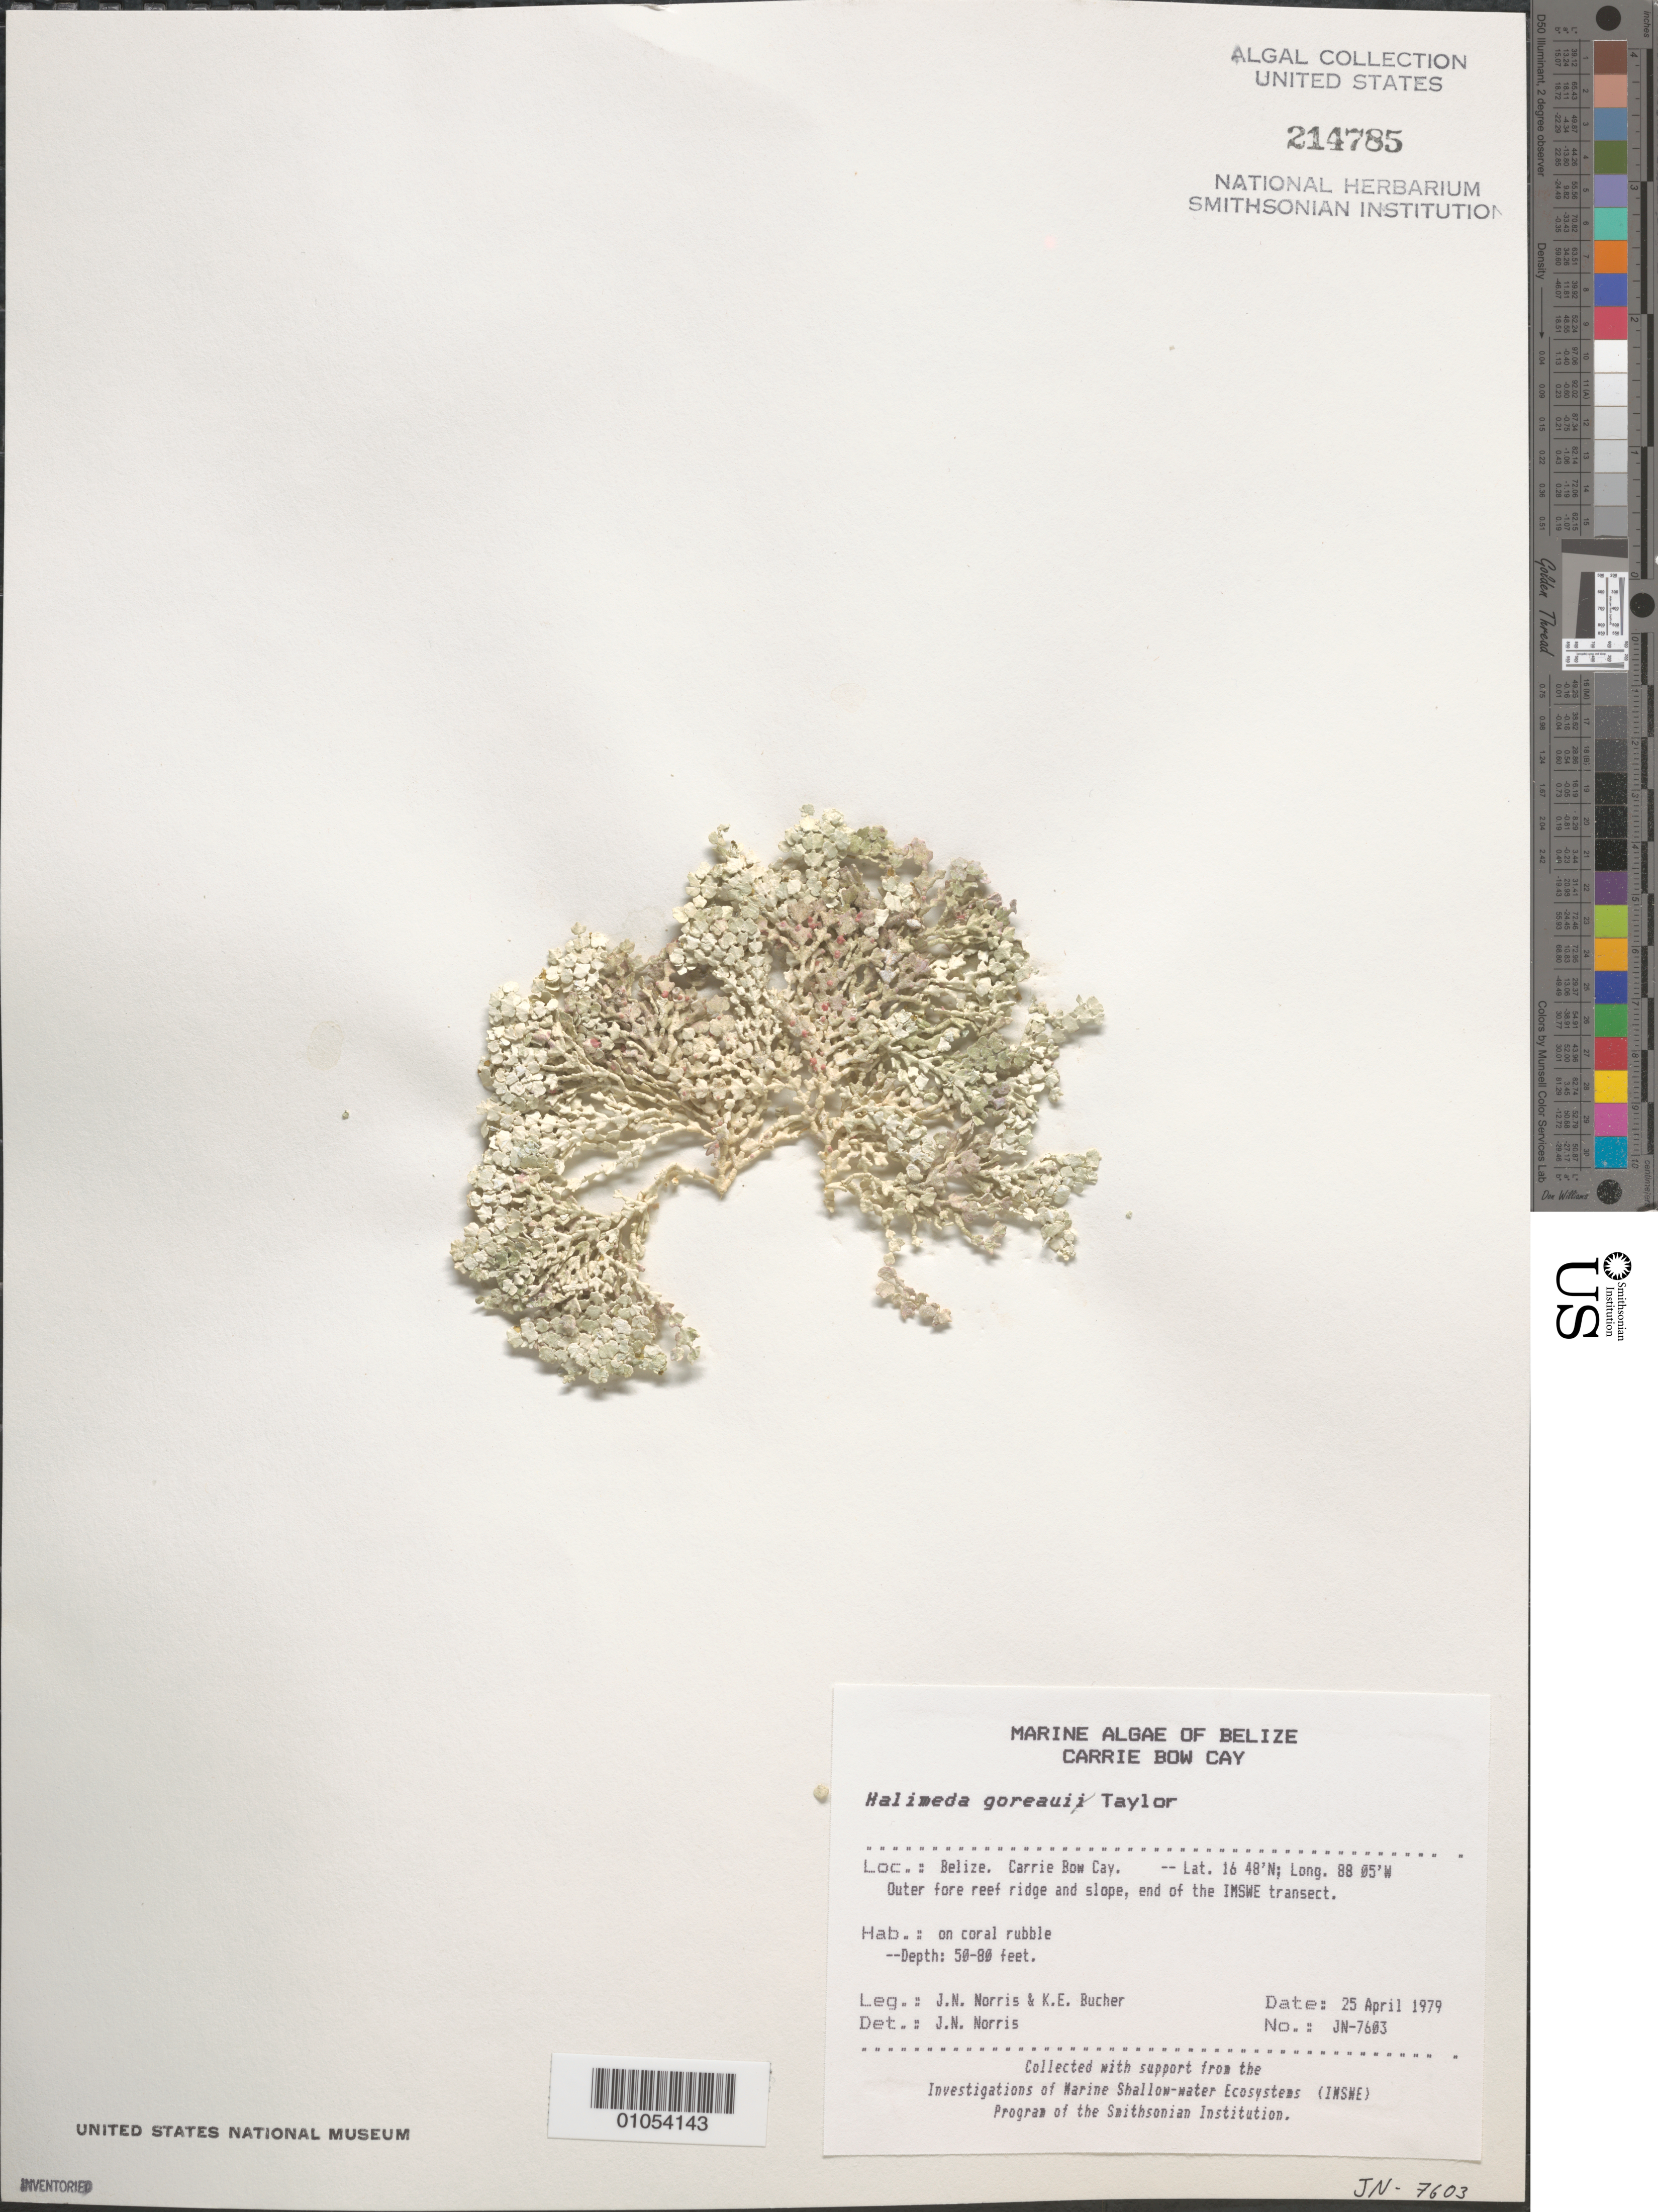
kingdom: Plantae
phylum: Chlorophyta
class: Ulvophyceae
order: Bryopsidales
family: Halimedaceae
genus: Halimeda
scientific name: Halimeda goreaui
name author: W.R. Taylor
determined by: Norris, James N.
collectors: J. N. Norris & K. E. Bucher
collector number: JN-7603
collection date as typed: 25 Apr 1979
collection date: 1979-04-25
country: Belize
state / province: Stann Creek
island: Carrie Bow Cay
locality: Outer fore reef ridge and slope, end of IMSWE transect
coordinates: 16 48'N, 88 05'W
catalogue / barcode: US 214785